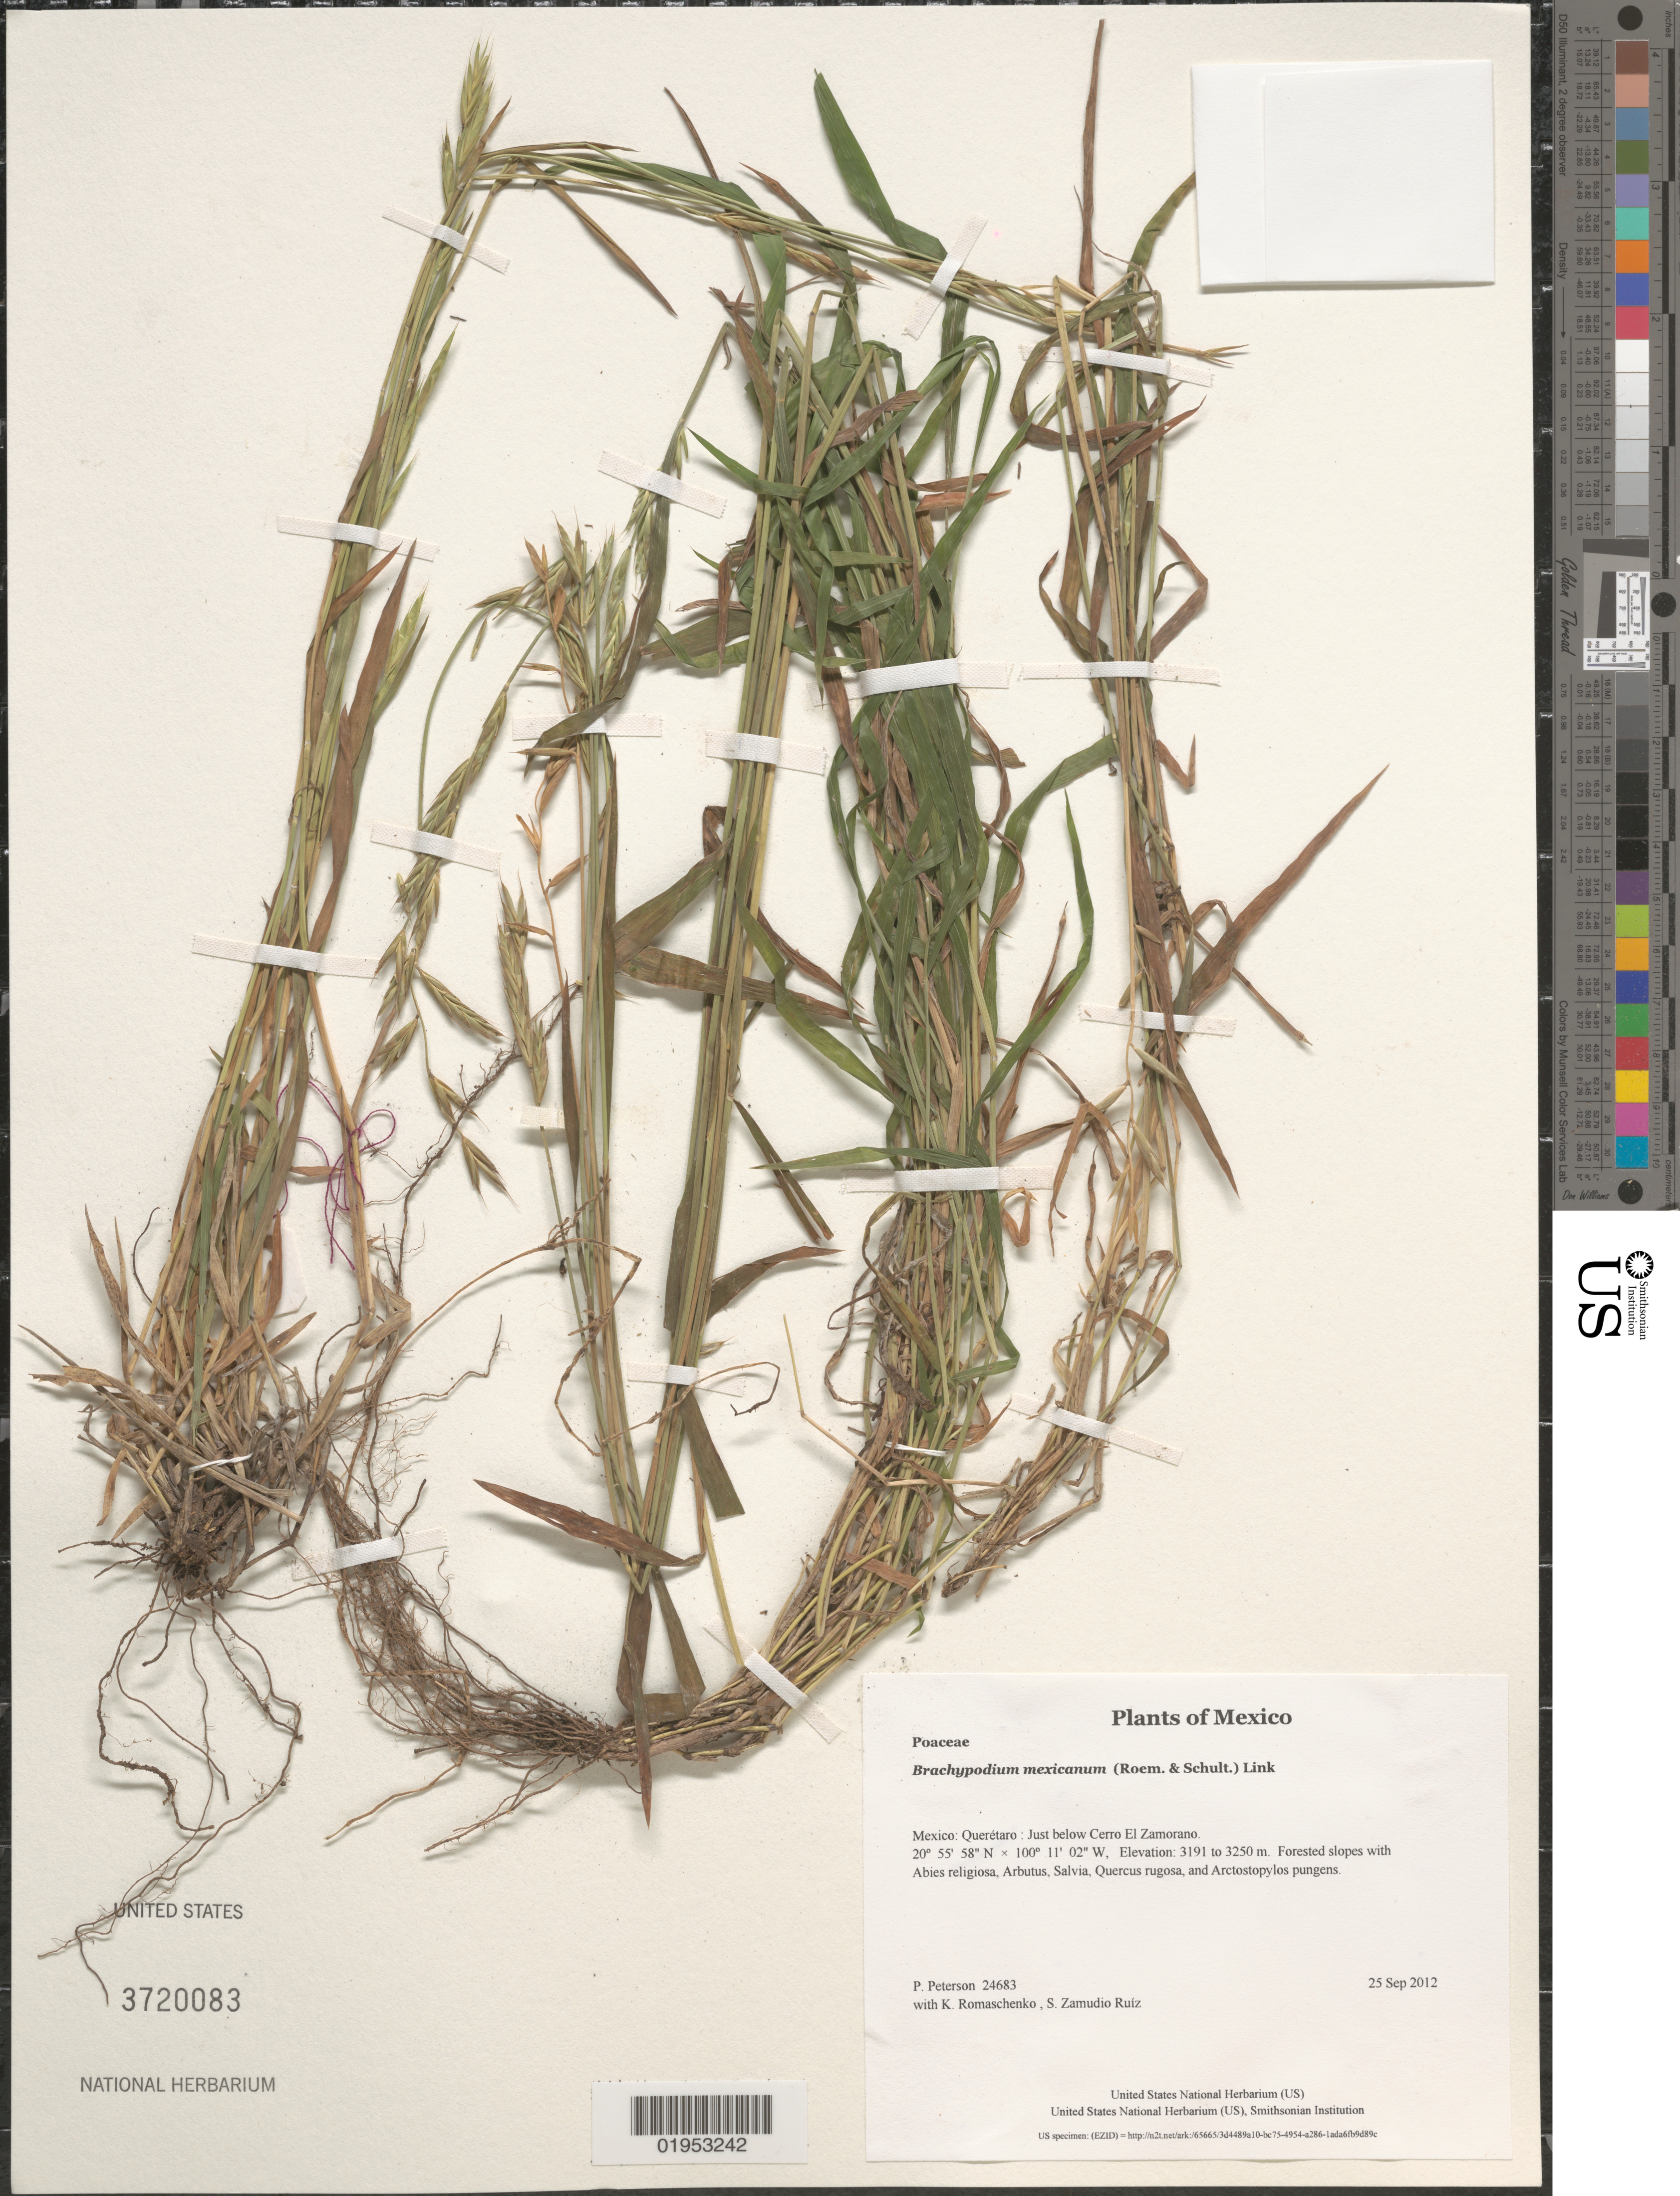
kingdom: Plantae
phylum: Tracheophyta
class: Liliopsida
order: Poales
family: Poaceae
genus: Brachypodium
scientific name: Brachypodium mexicanum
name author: (Roem. & Schult.) Link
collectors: P. M. Peterson, K. Romaschenko & S. Zamudio Ruíz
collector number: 24683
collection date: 2012-09-25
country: Mexico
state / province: Querétaro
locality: Just below Cerro El Zamorano.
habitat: Forested slopes with Abies religiosa, Arbutus, Salvia, Quercus rugosa, and Arctostopylos pungens.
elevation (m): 3191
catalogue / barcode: US 3720083